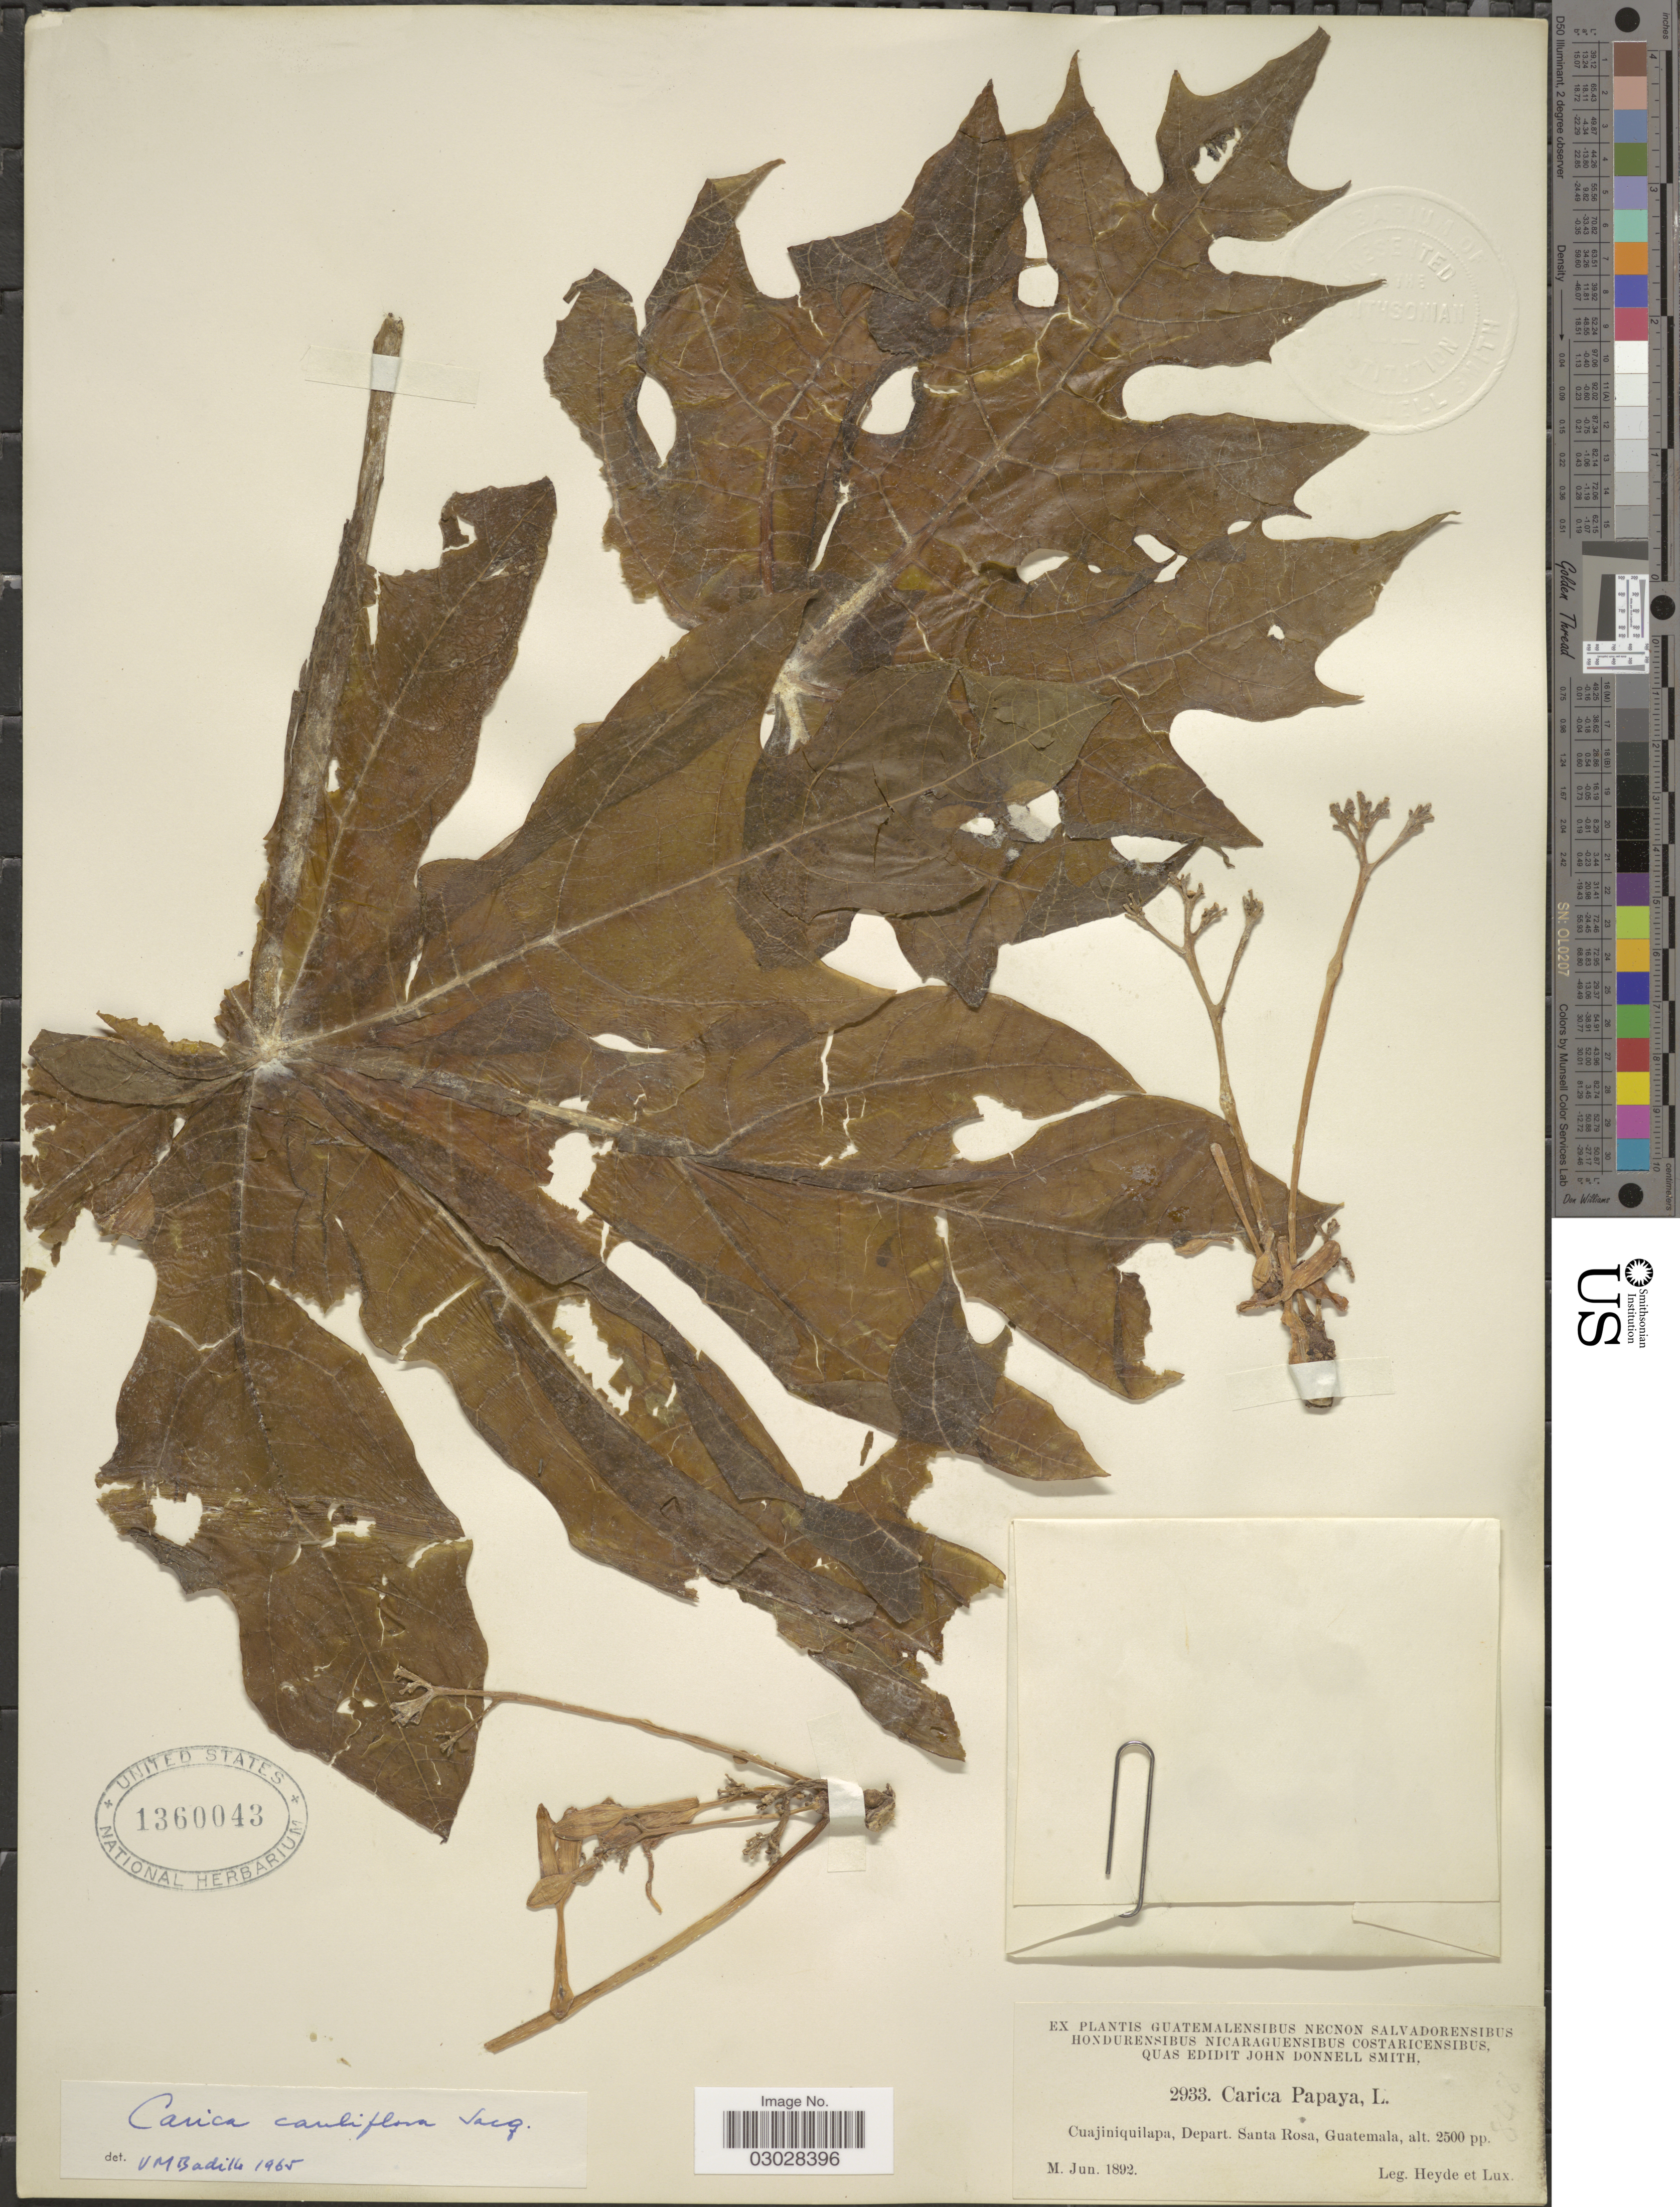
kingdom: Plantae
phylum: Tracheophyta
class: Magnoliopsida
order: Brassicales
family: Caricaceae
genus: Vasconcellea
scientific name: Vasconcellea cauliflora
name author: (Jacq.) A. DC.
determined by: Strong, M. T., (US), Smithsonian Institution - National Museum of Natural History (UNITED STATES)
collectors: Heyde & Lux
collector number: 2933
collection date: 1892-06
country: Guatemala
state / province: Santa Rosa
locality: Cuajiniquilapa, Depart. Santa Rosa.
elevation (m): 762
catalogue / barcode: US 1360043